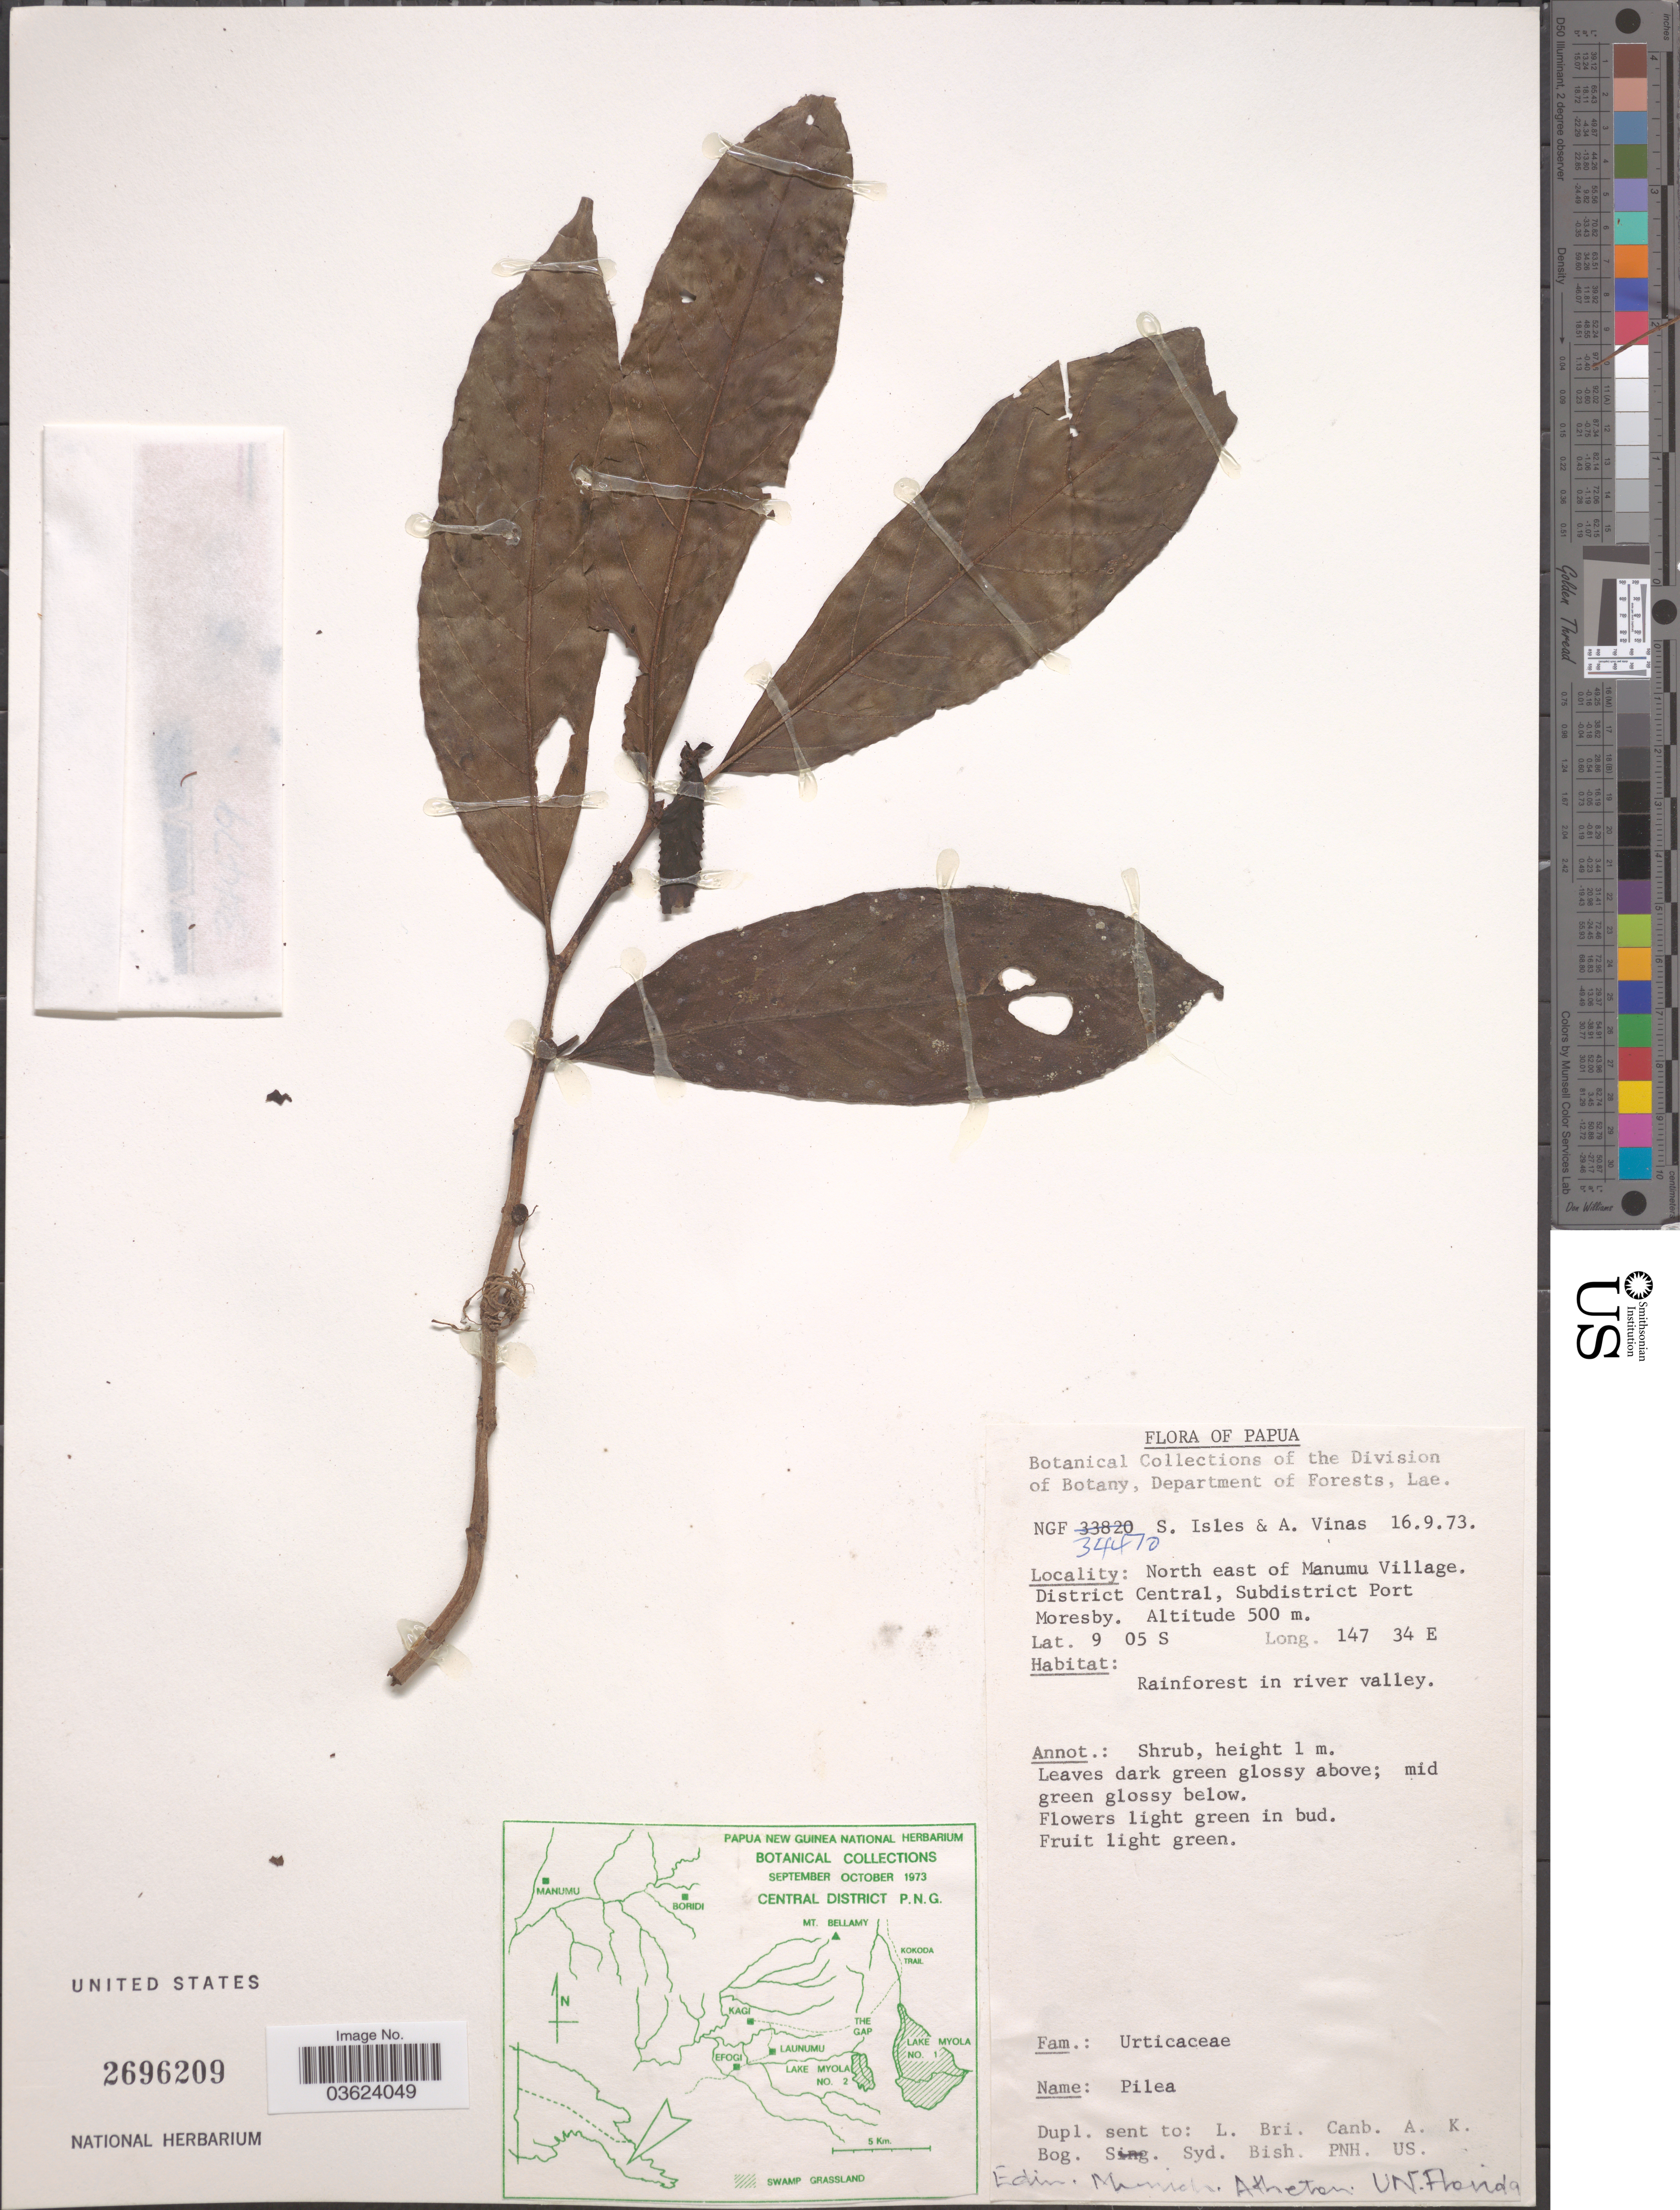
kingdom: Plantae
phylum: Tracheophyta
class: Magnoliopsida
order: Rosales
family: Urticaceae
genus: Pilea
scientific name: Pilea sp.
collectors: S. Isles & A. Vinas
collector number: NGF34470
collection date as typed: Transcribed d/m/y: 16/9/73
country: Papua New Guinea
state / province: Central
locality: North east of Manumu Village. District Central, Subdistrict Port Moresby.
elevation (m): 500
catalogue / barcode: US 2696209